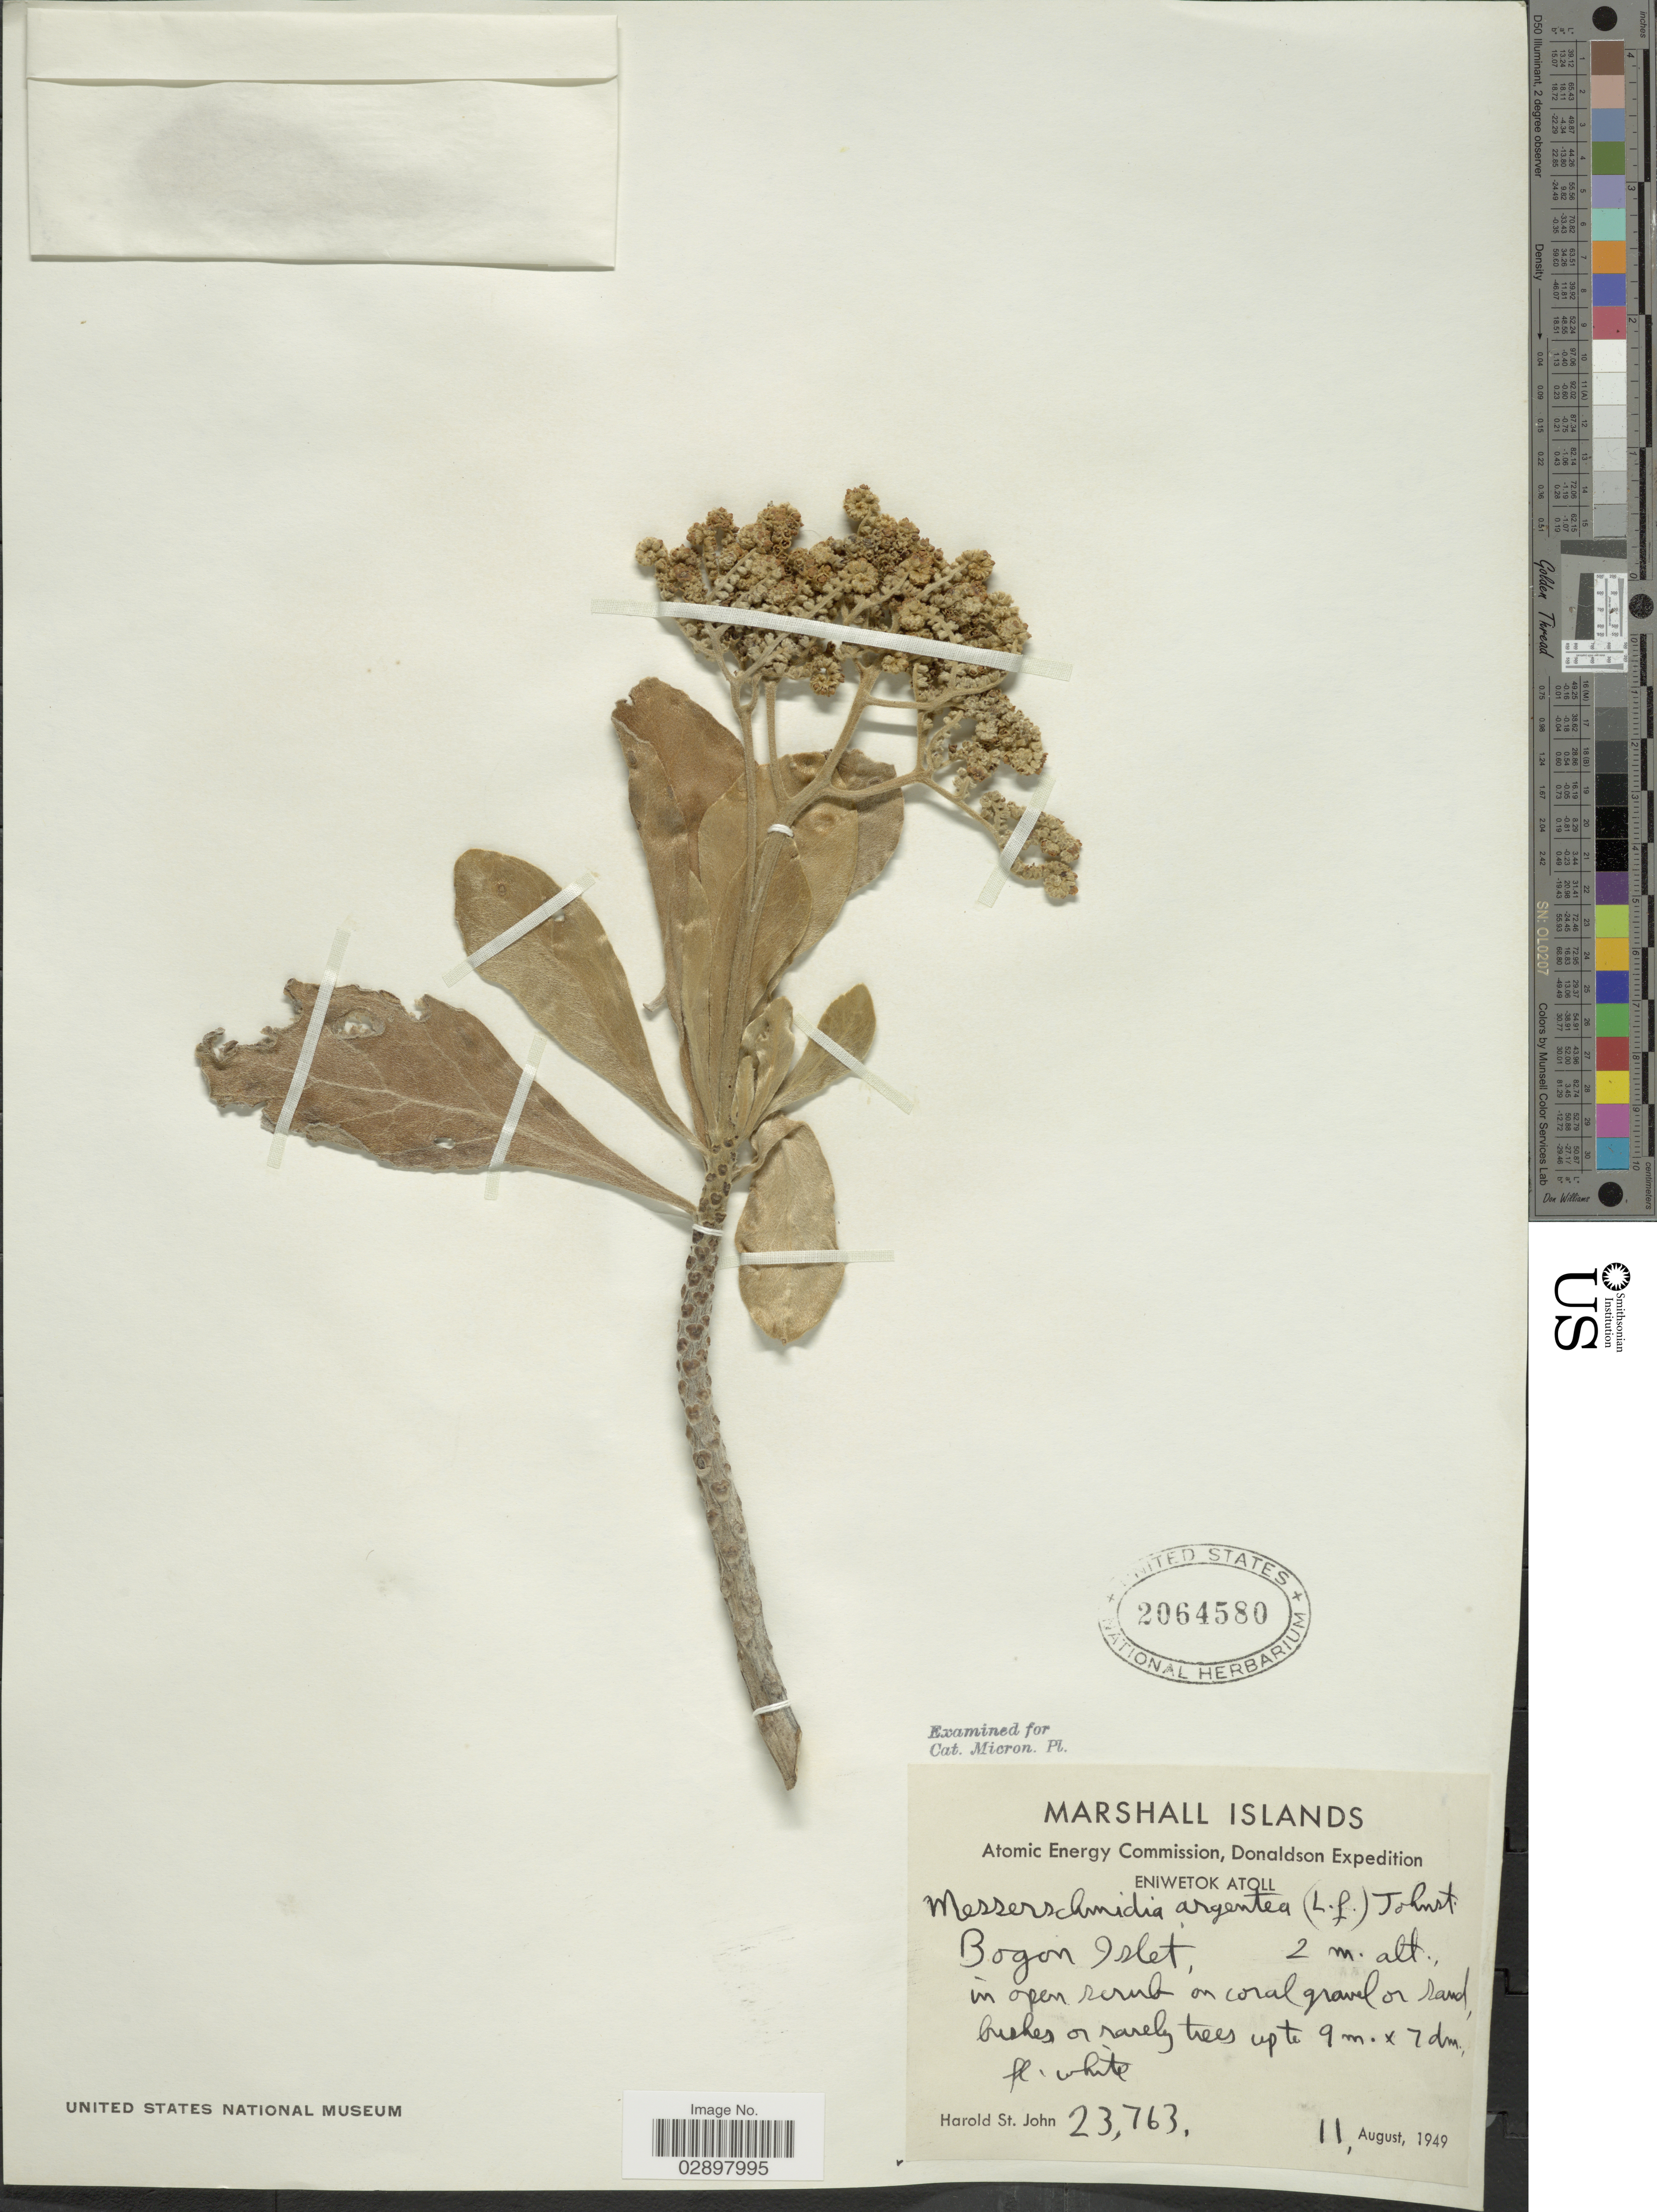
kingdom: Plantae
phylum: Tracheophyta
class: Magnoliopsida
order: Boraginales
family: Heliotropiaceae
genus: Heliotropium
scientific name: Heliotropium arboreum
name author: (Blanco) Mabberley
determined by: Wagner, W. L., (BOT), Smithsonian Institution - National Museum of Natural History (UNITED STATES)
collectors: H. St. John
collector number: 23763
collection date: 1949-08-11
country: Marshall Islands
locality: Eniwetok Atoll. Bogon Islet.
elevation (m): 2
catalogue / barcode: US 2064580